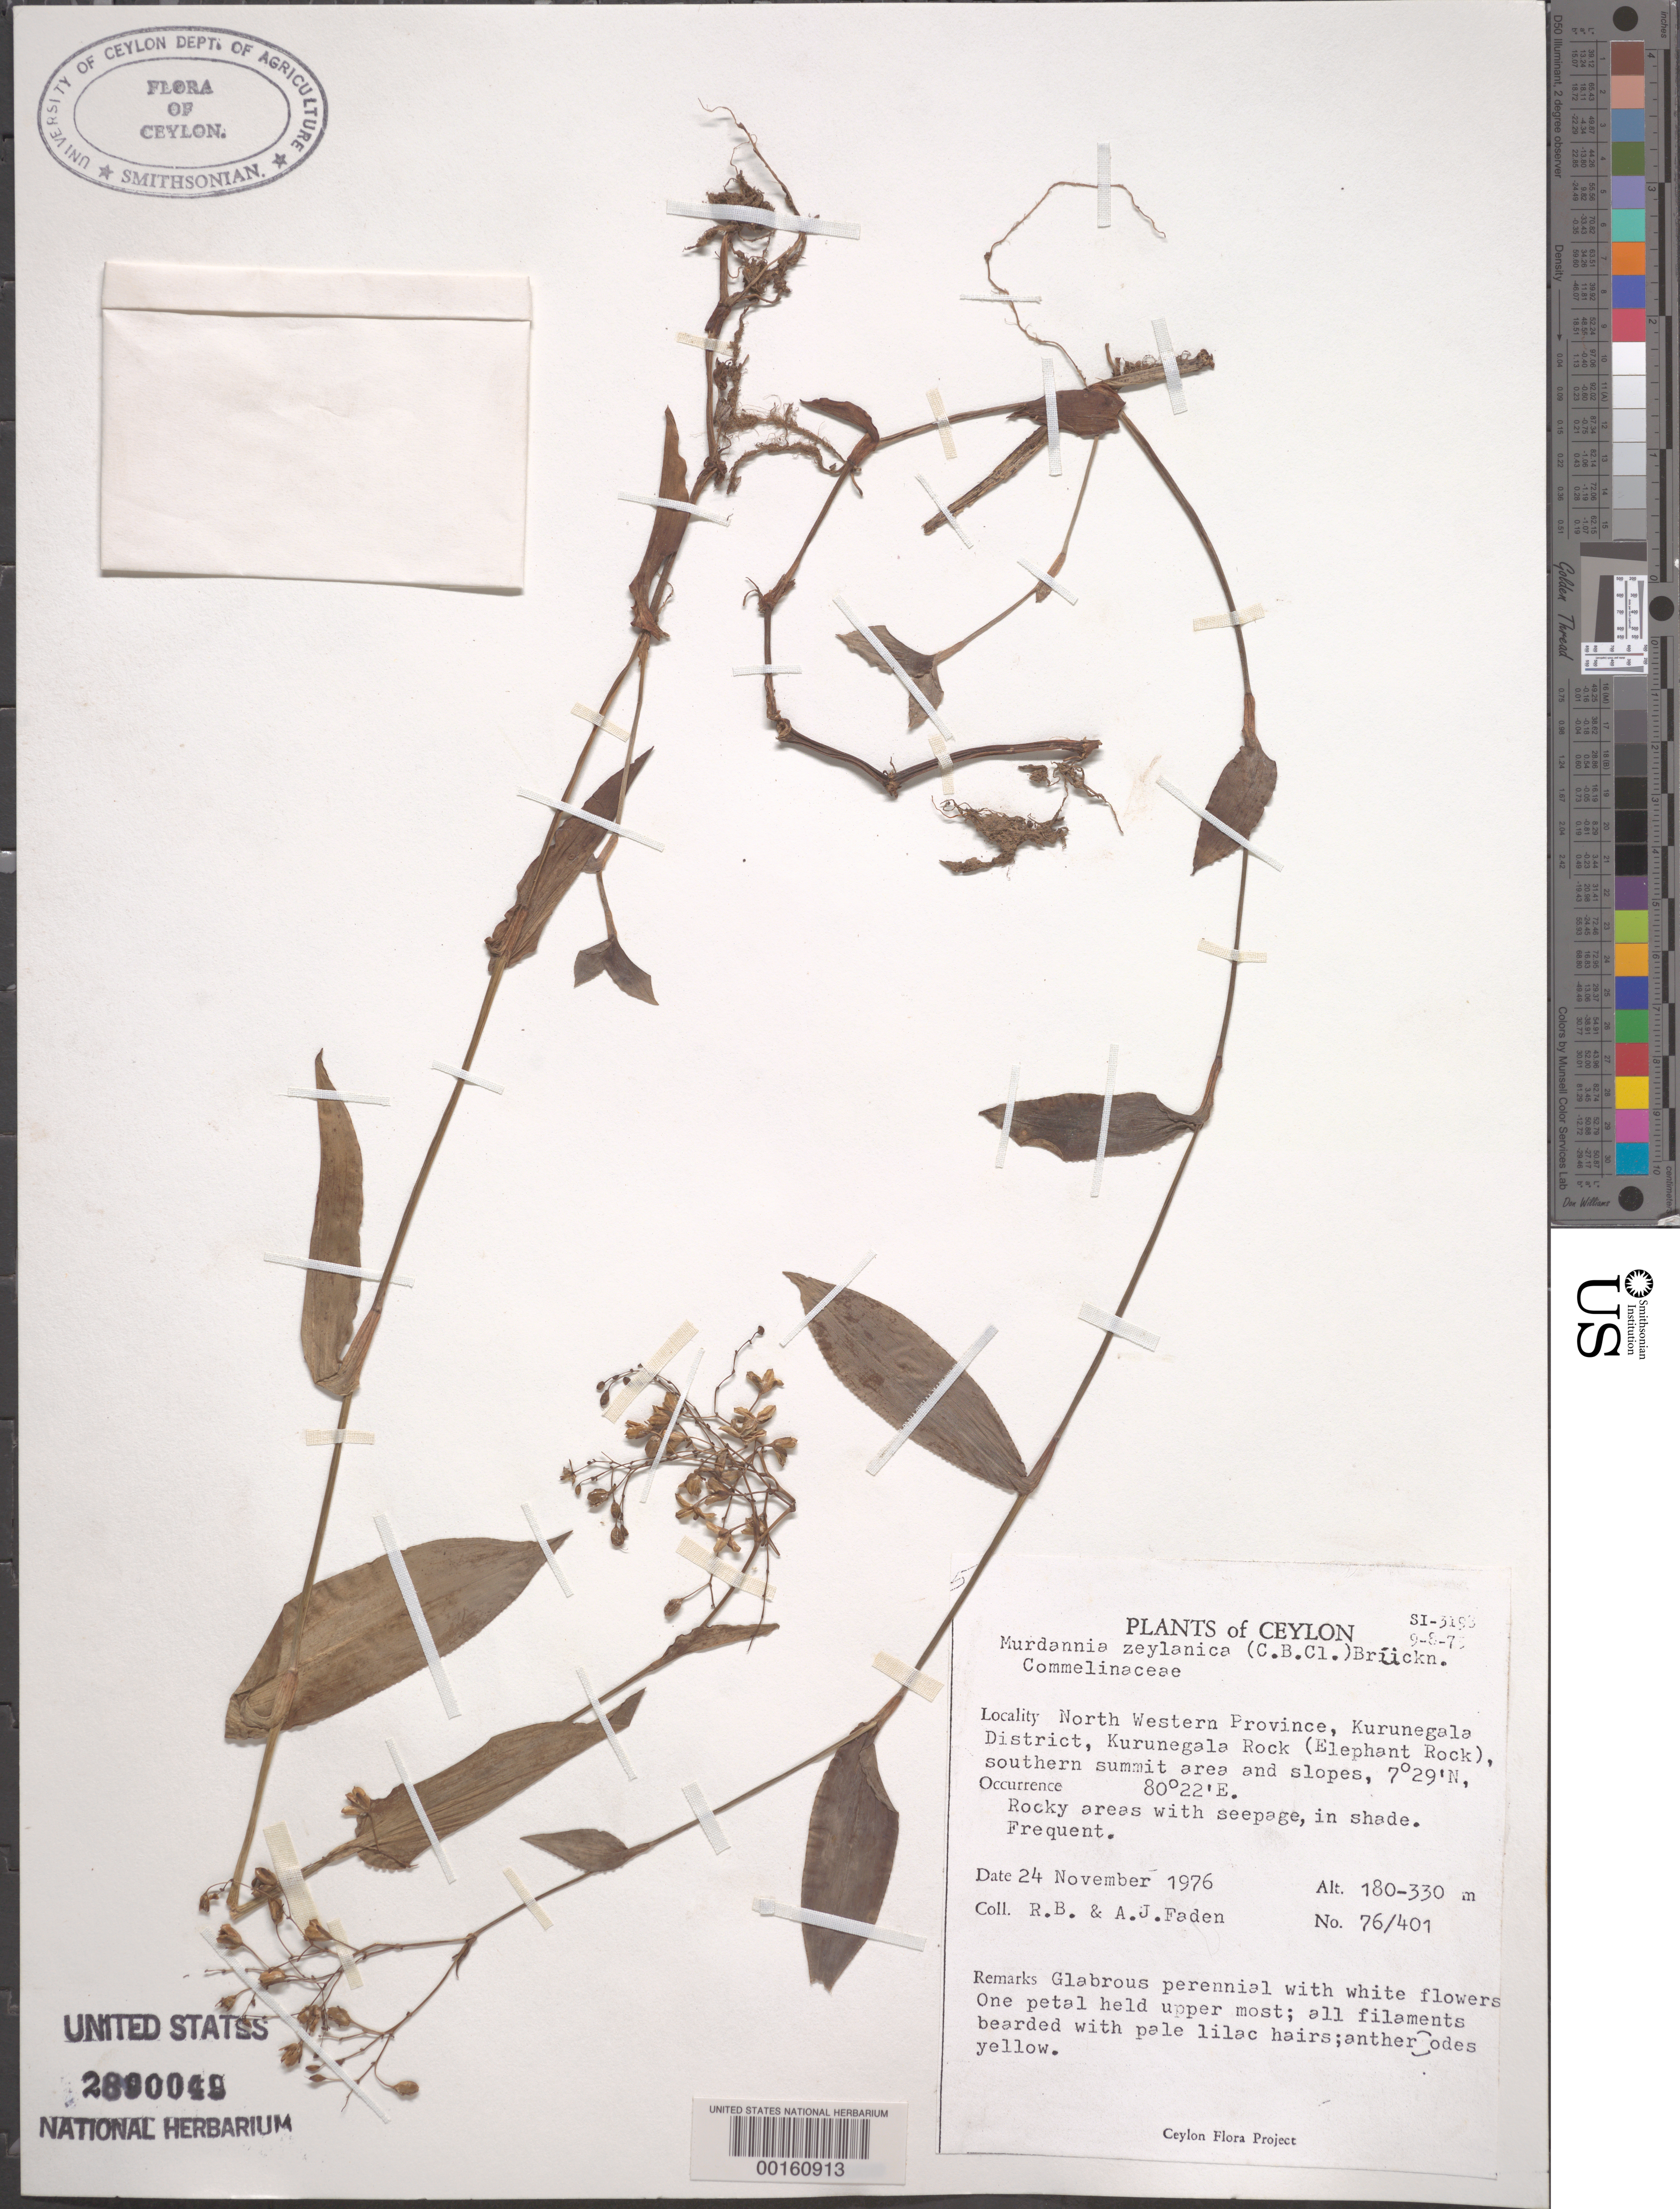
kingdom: Plantae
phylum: Tracheophyta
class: Liliopsida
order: Commelinales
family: Commelinaceae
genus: Murdannia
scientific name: Murdannia zeylanica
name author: (C.B. Clarke) G. Brückn.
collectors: R. B. Faden & A. J. Faden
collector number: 76/401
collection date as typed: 24 Nov 1976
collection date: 1976-11-24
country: Sri Lanka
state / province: North Western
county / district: Kurunegala Dist.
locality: Kurunegala rock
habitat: Rocky areas with seepage; shade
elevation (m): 180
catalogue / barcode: US 2890049